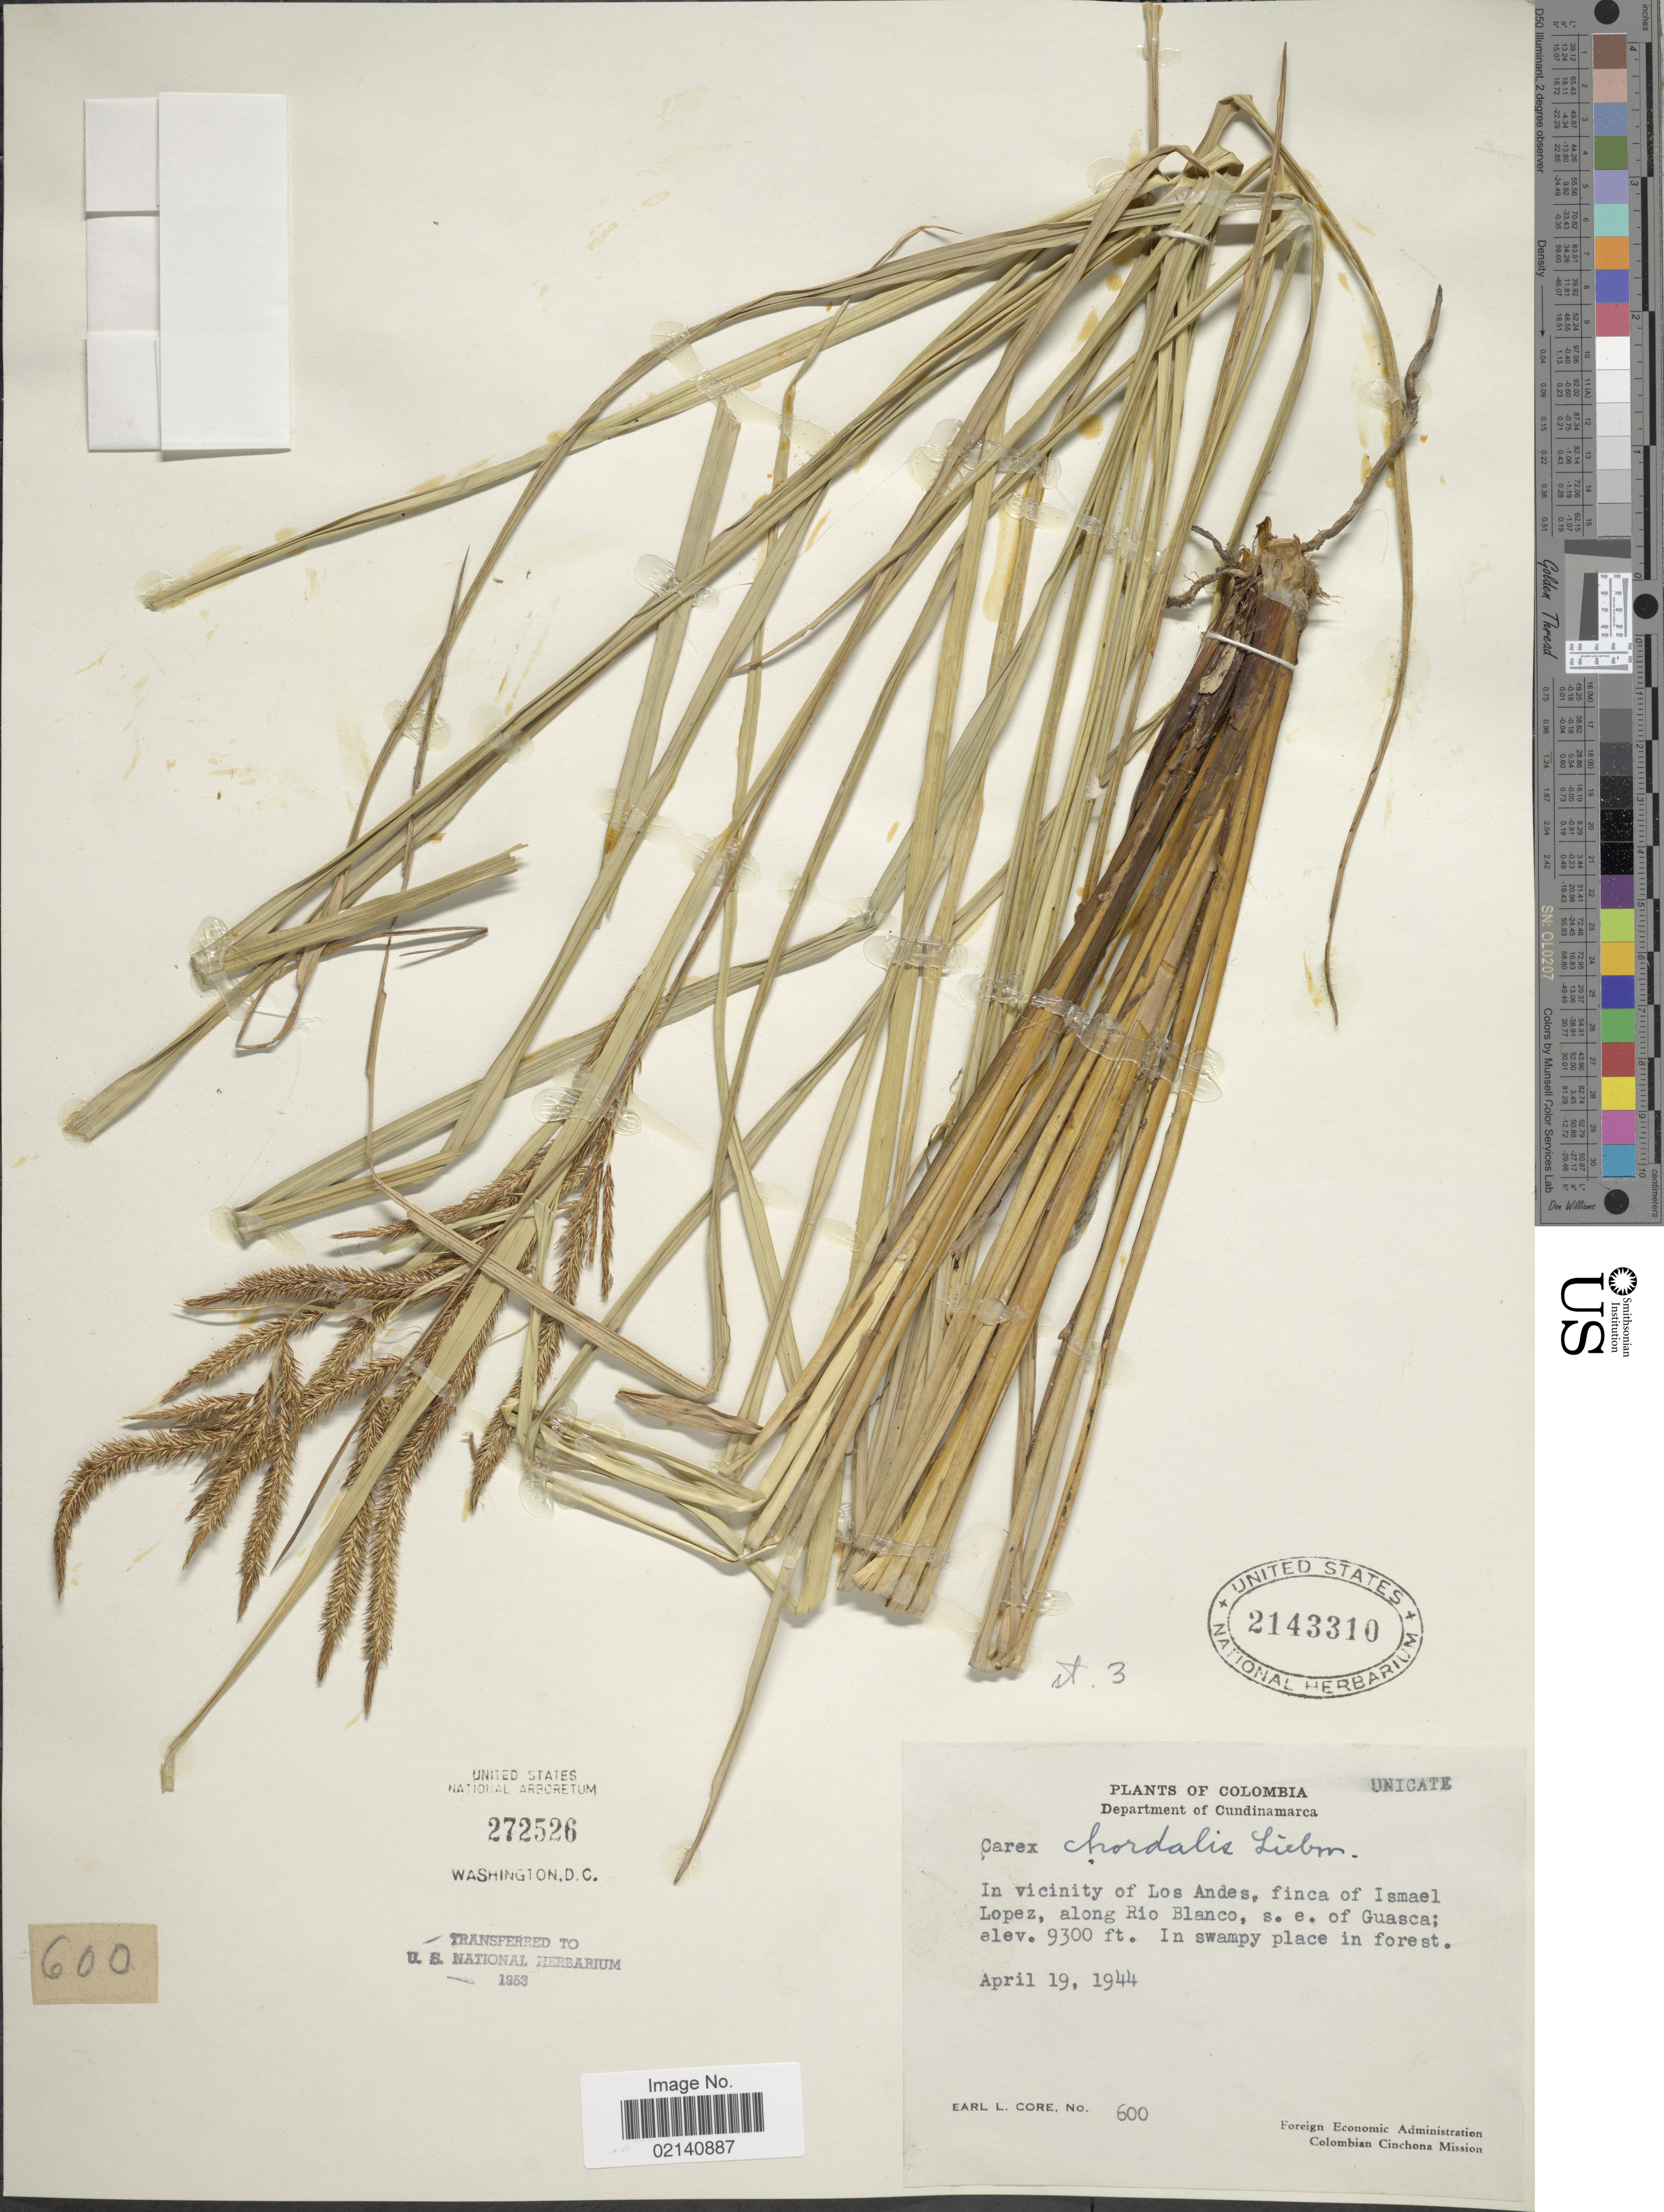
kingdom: Plantae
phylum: Tracheophyta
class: Liliopsida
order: Poales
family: Cyperaceae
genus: Carex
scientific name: Carex chordalis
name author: Liebm.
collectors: E. L. Core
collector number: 600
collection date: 1944-04-19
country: Colombia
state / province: Cundinamarca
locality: In vicinity of Los Andes, finca of Ismael Lopez, along Rio Blanco, s.e. of Guasca, in swampy place in forest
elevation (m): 2835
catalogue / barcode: US 2143310